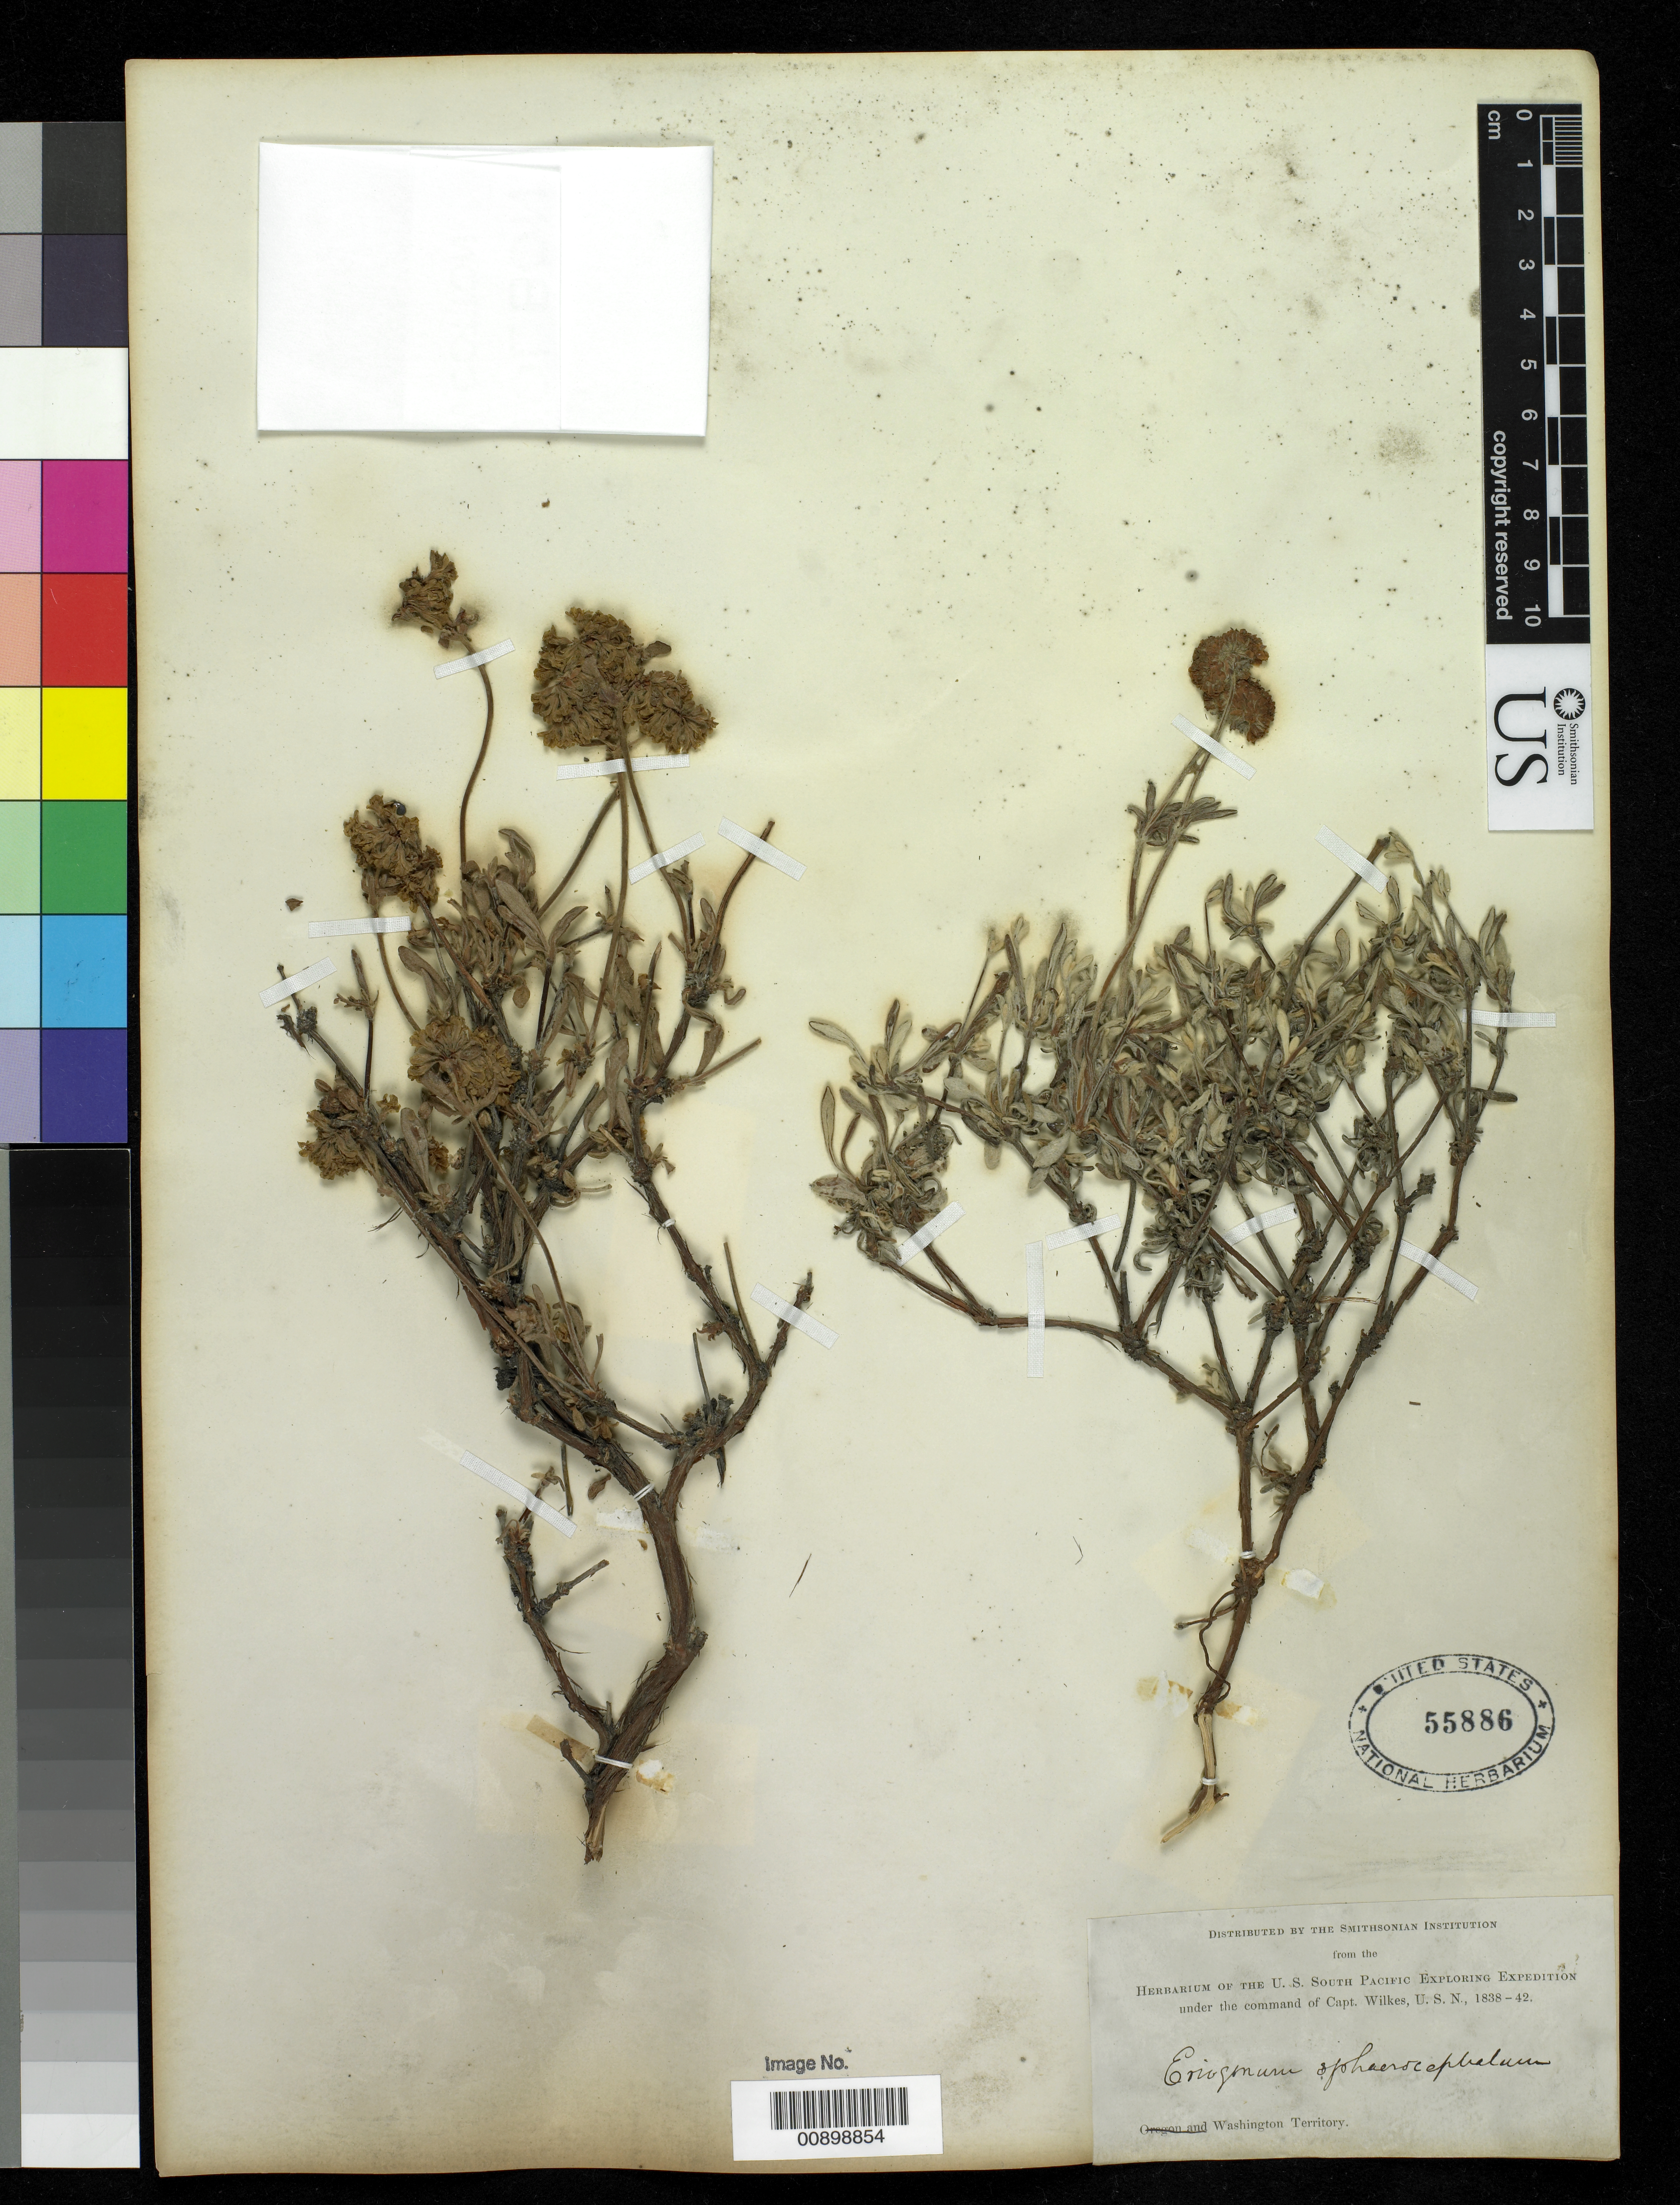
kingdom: Plantae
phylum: Tracheophyta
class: Magnoliopsida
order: Caryophyllales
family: Polygonaceae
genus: Eriogonum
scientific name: Eriogonum sphaerocephalum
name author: Benth. & Douglas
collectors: Wilkes Explor. Exped.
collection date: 1838/1842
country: United States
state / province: Washington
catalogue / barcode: US 55886